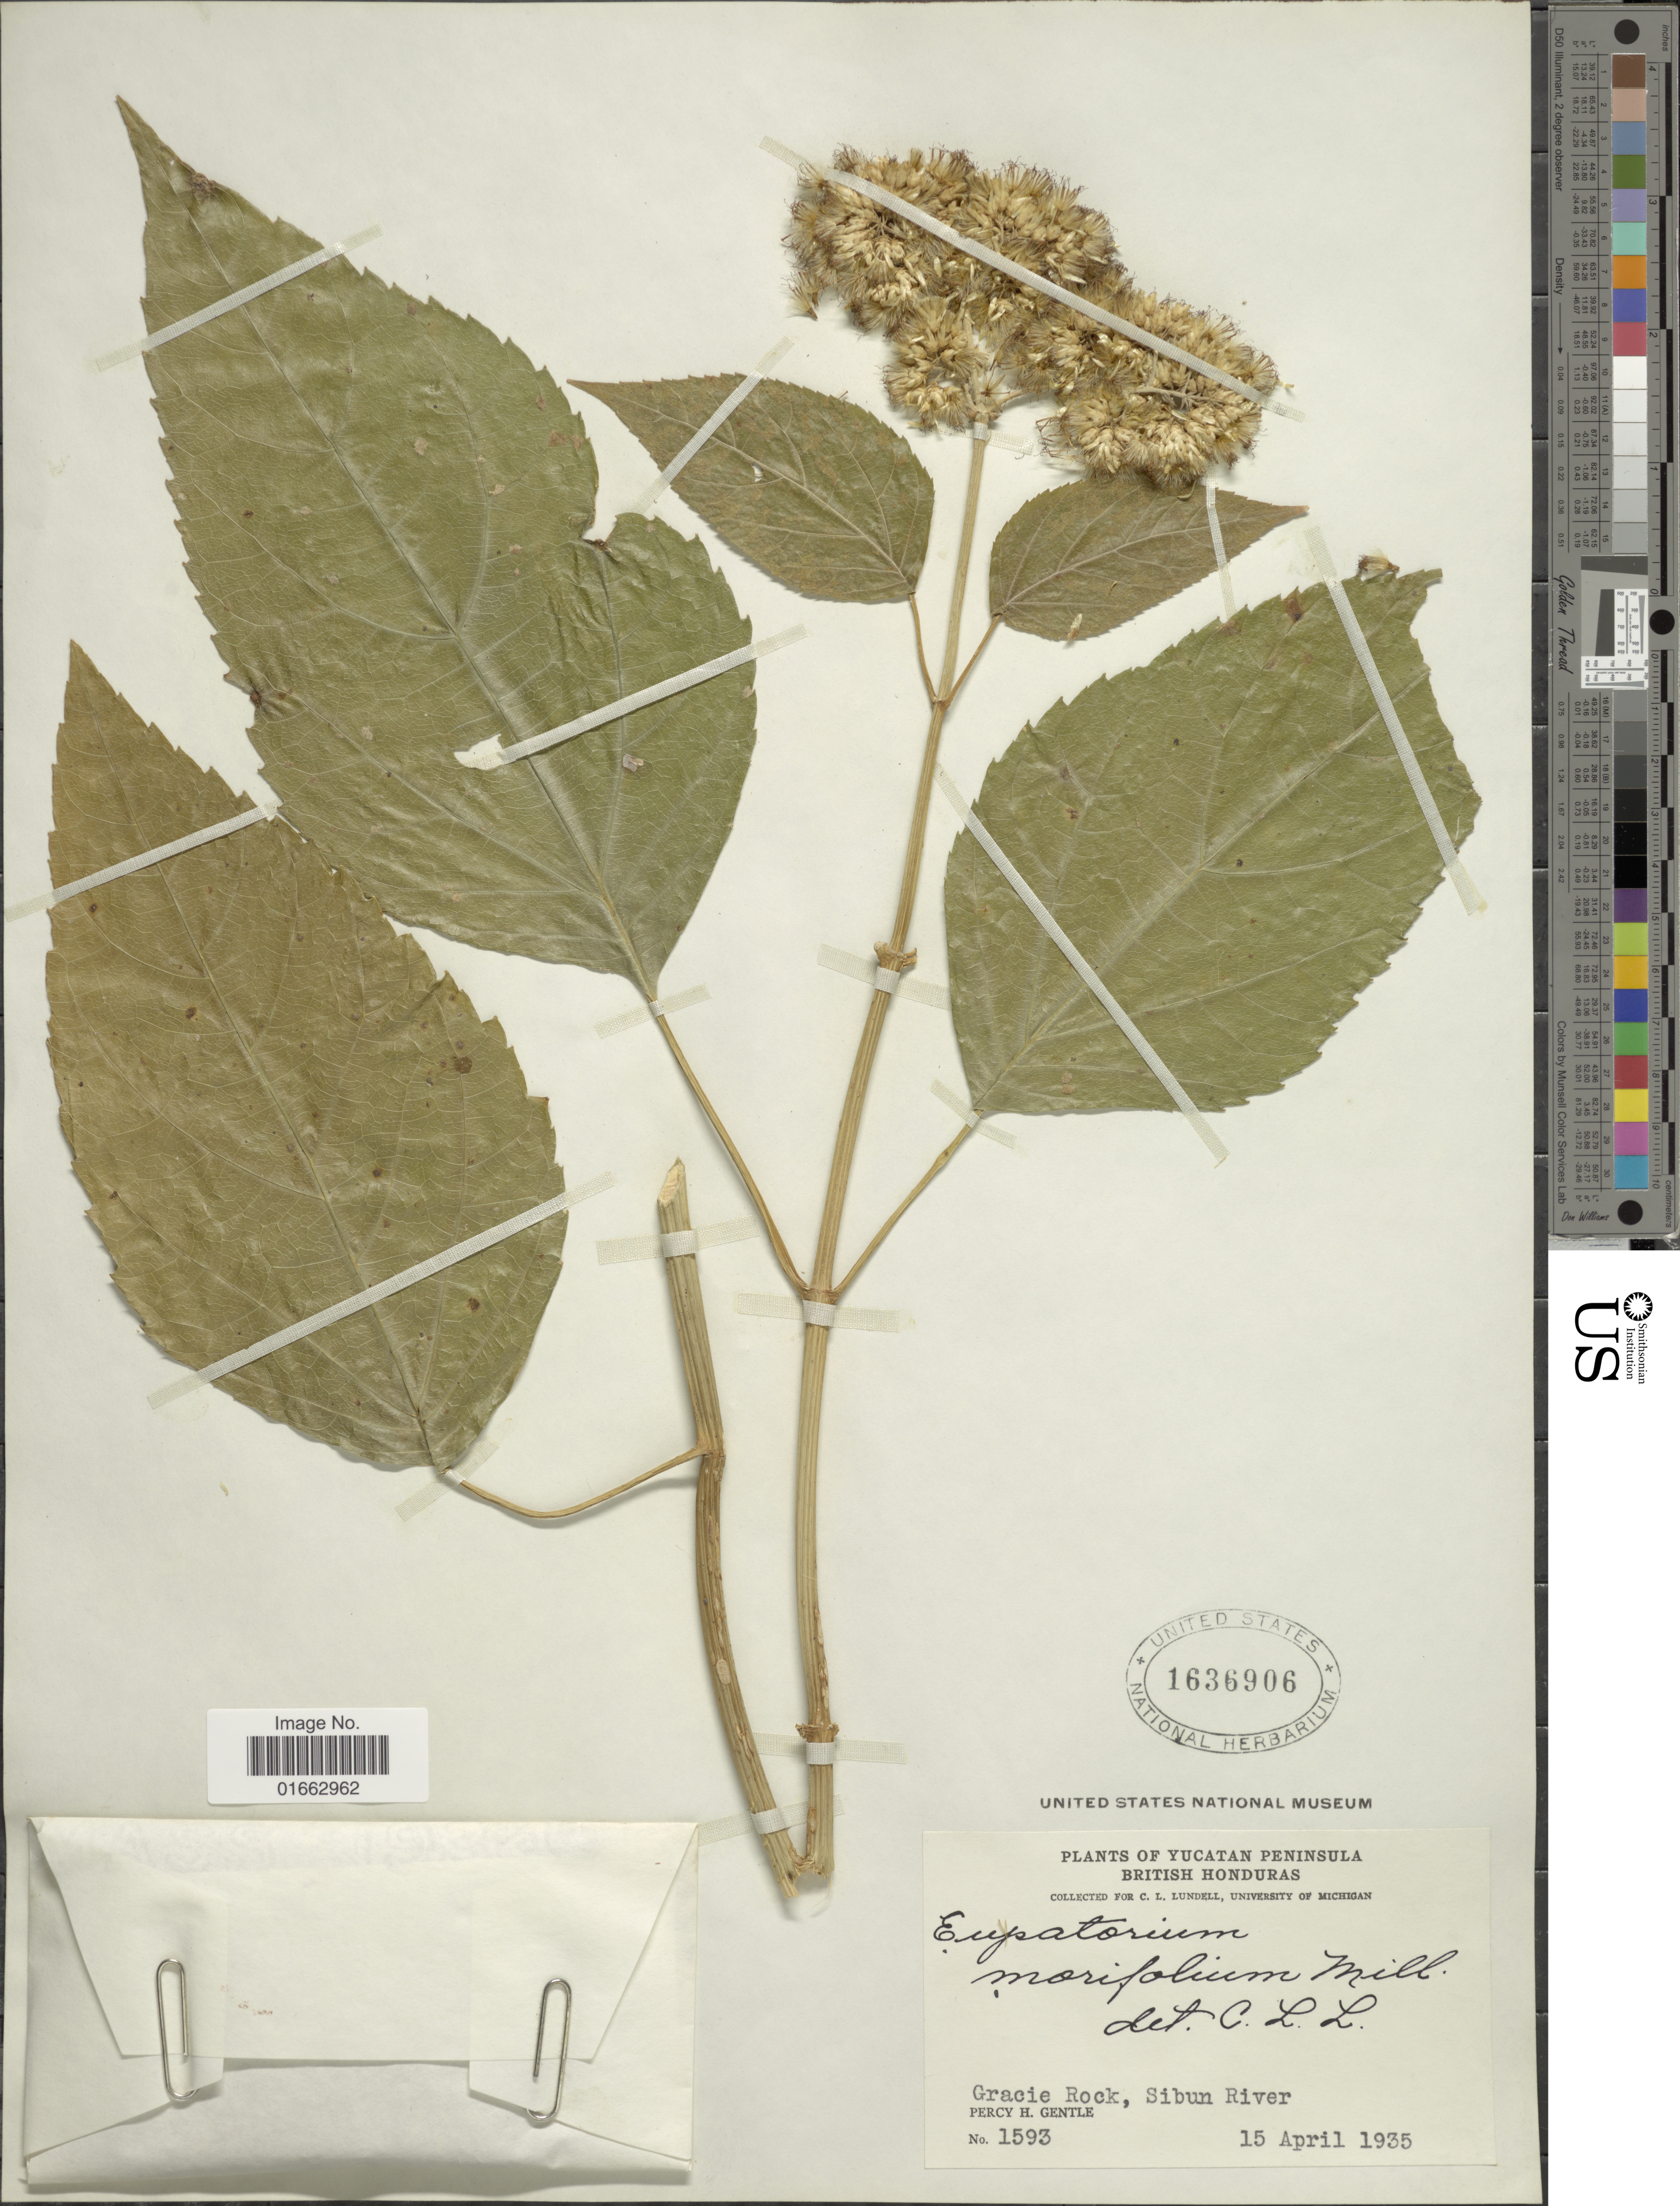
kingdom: Plantae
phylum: Tracheophyta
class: Magnoliopsida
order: Asterales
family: Asteraceae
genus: Critonia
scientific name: Critonia morifolia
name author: (Mill.) R.M. King & H. Rob.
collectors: P. H. Gentle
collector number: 1593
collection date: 1935-04-15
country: Belize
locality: Yucatan Peninsula, Gracue Rock, Sibun River. British Honduras.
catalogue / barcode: US 1636906